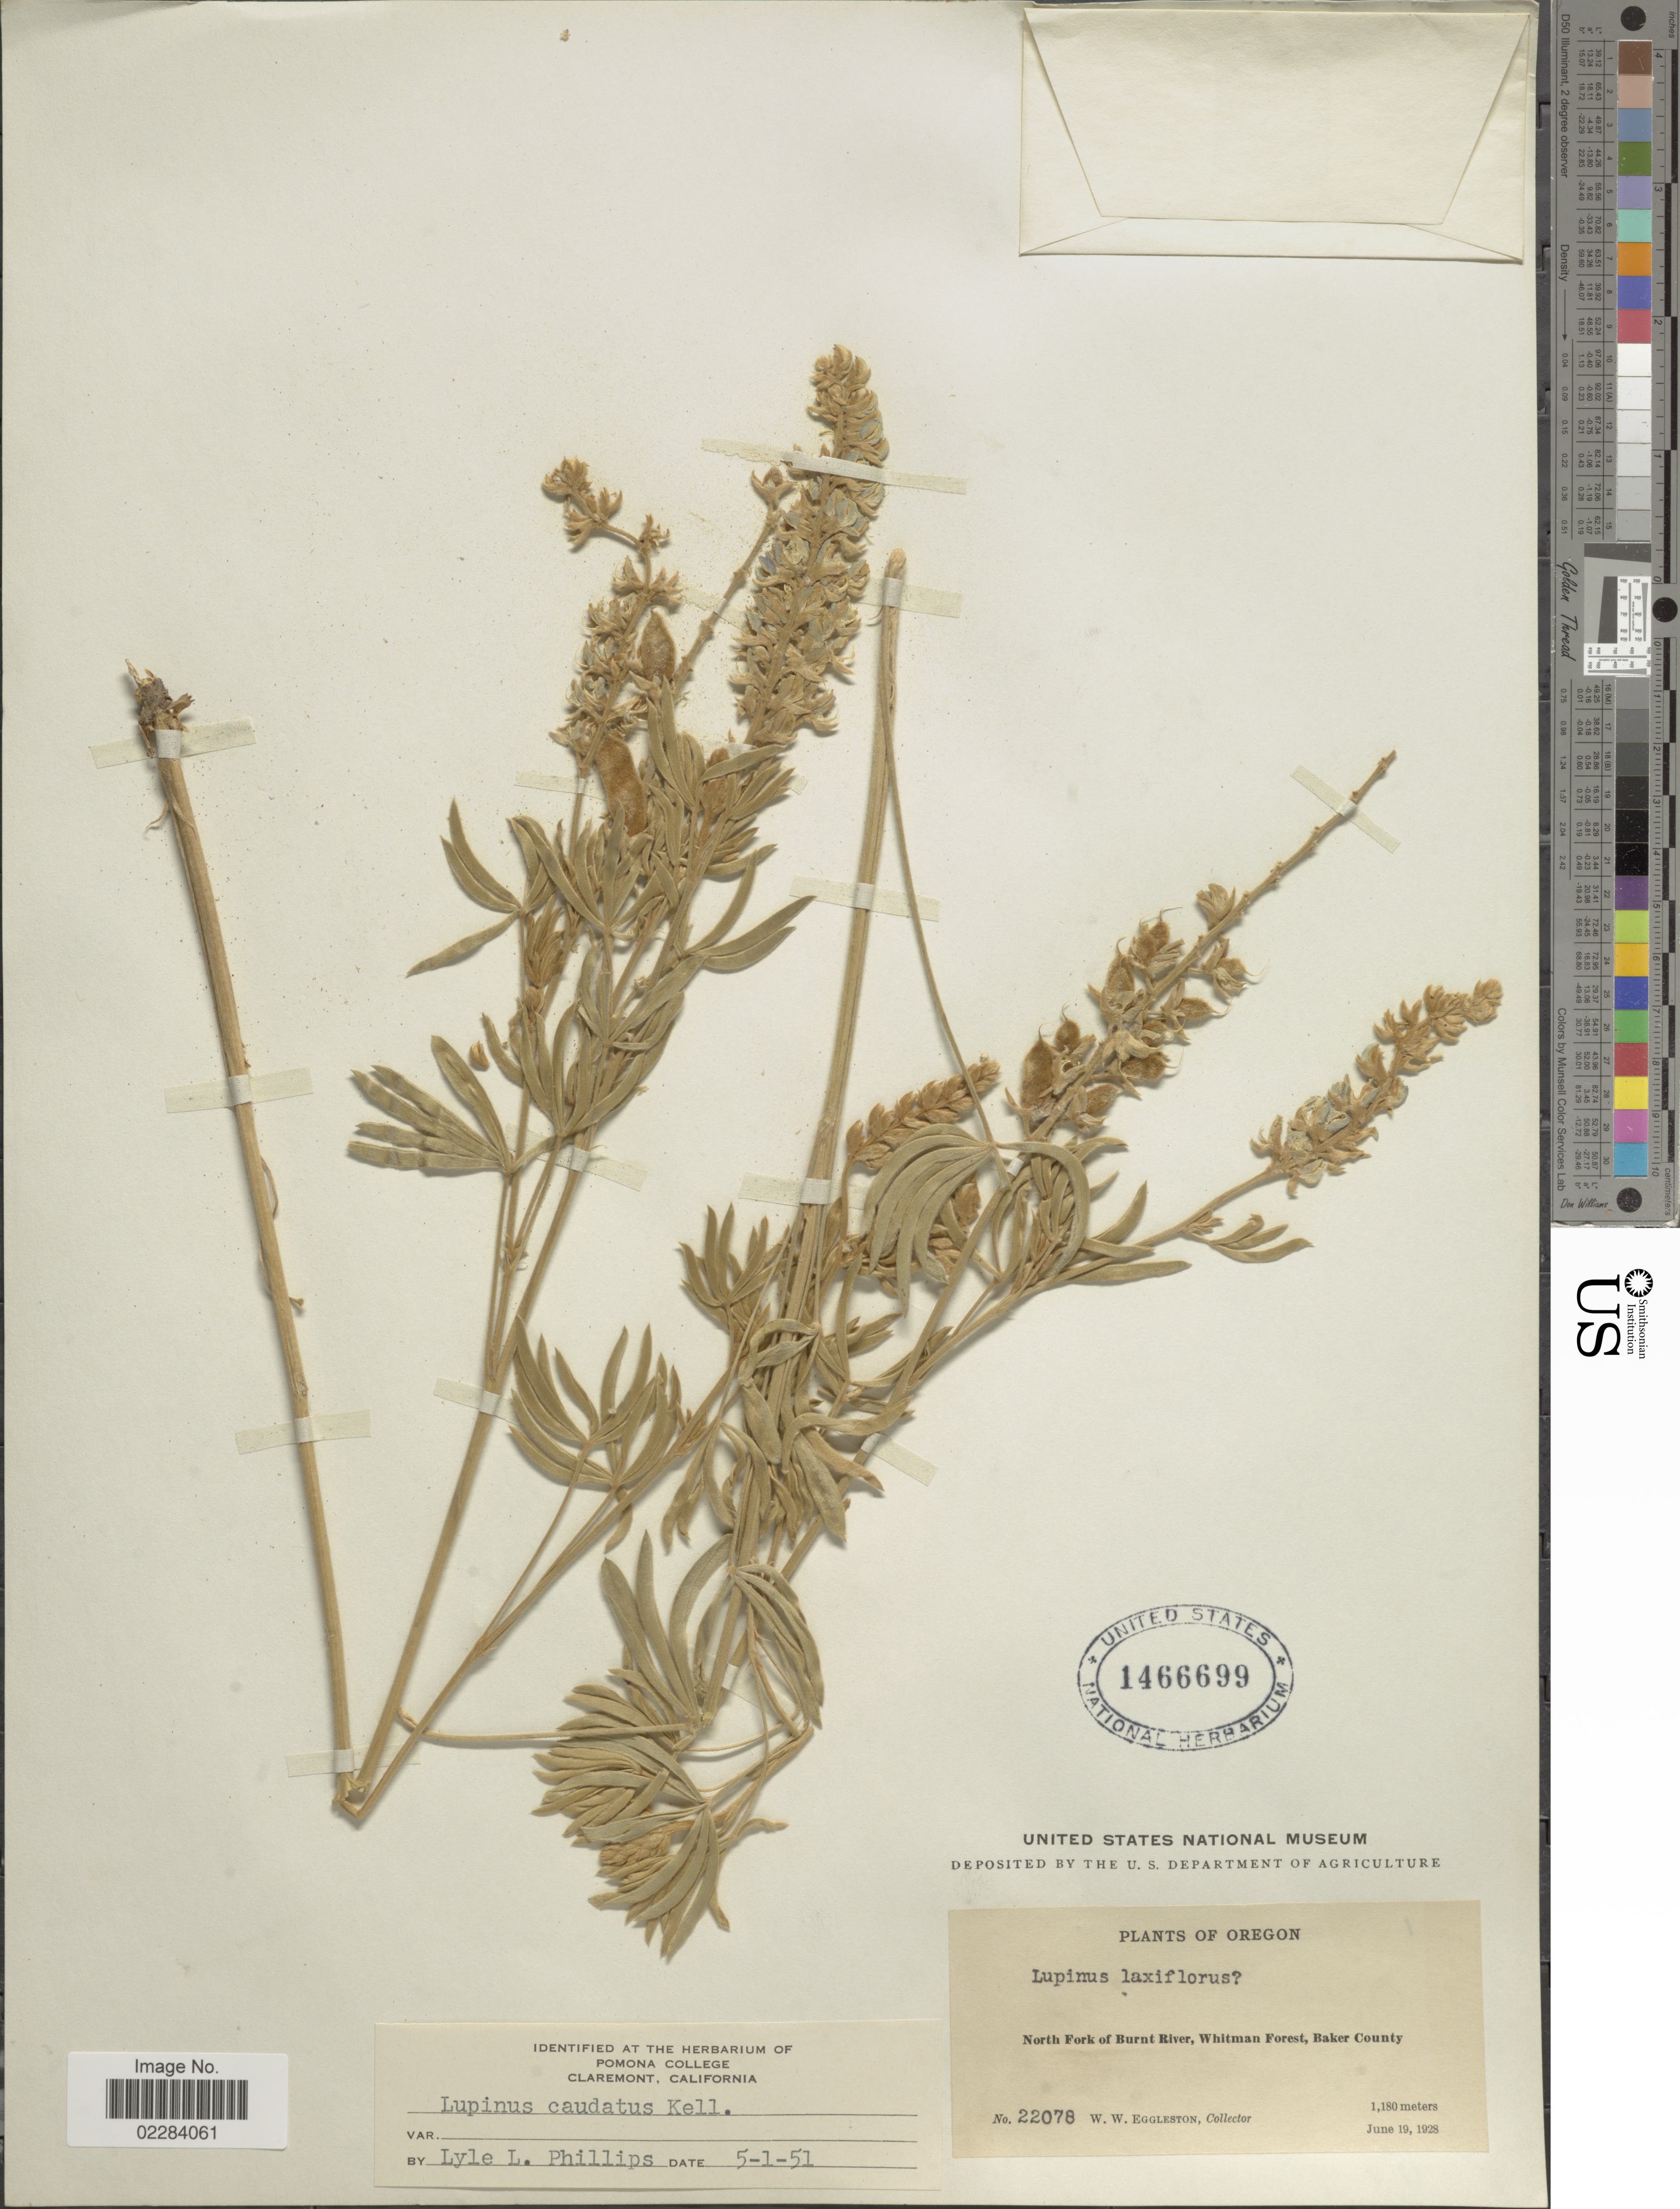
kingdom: Plantae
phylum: Tracheophyta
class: Magnoliopsida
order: Fabales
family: Fabaceae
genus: Lupinus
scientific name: Lupinus caudatus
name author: Kellogg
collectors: W. W. Eggleston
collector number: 220708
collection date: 1928-06-19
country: United States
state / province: Oregon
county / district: Baker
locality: North Fork of Burnt River, Whitman Forest, Baker County.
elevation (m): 1180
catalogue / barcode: US 1466699